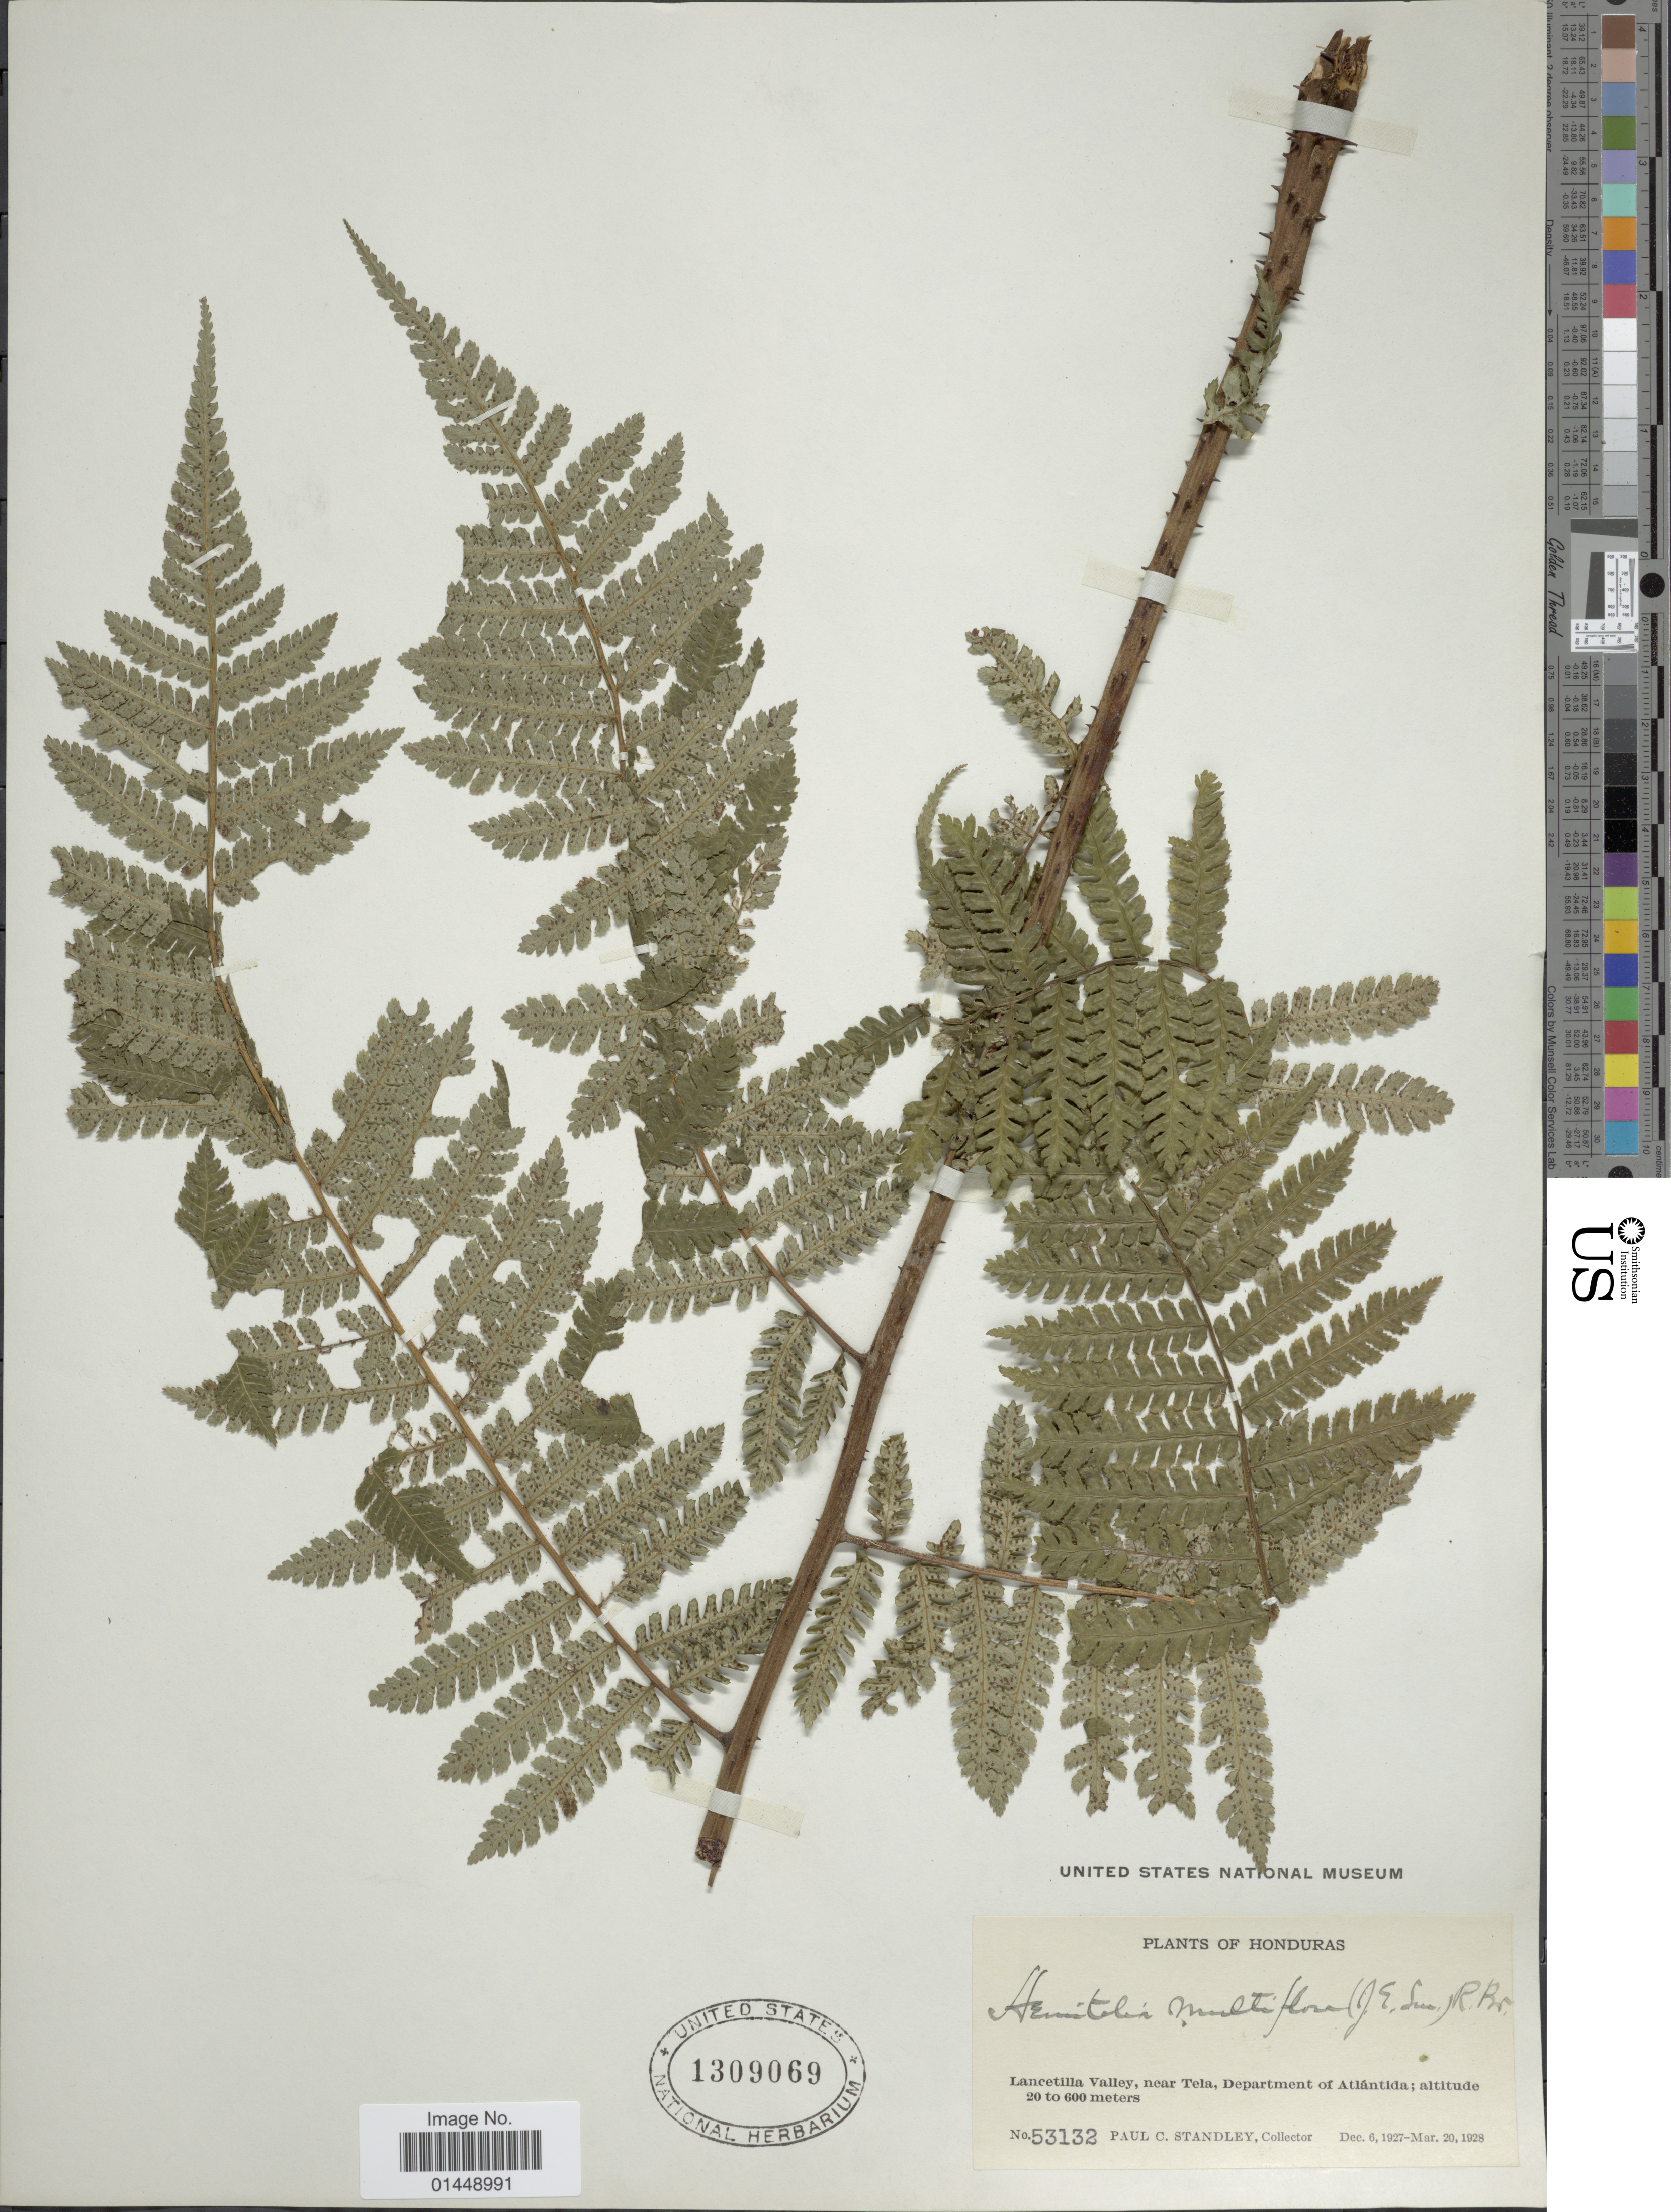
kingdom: Plantae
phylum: Tracheophyta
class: Polypodiopsida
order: Cyatheales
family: Cyatheaceae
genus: Cyathea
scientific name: Cyathea multiflora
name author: Sm.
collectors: P. C. Standley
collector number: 53132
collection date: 1927-12-06/1928-03-20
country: Honduras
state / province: Atlántida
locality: Lancetilla Valley, near Tela, Department of Atlántida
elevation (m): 20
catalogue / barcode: US 1309069